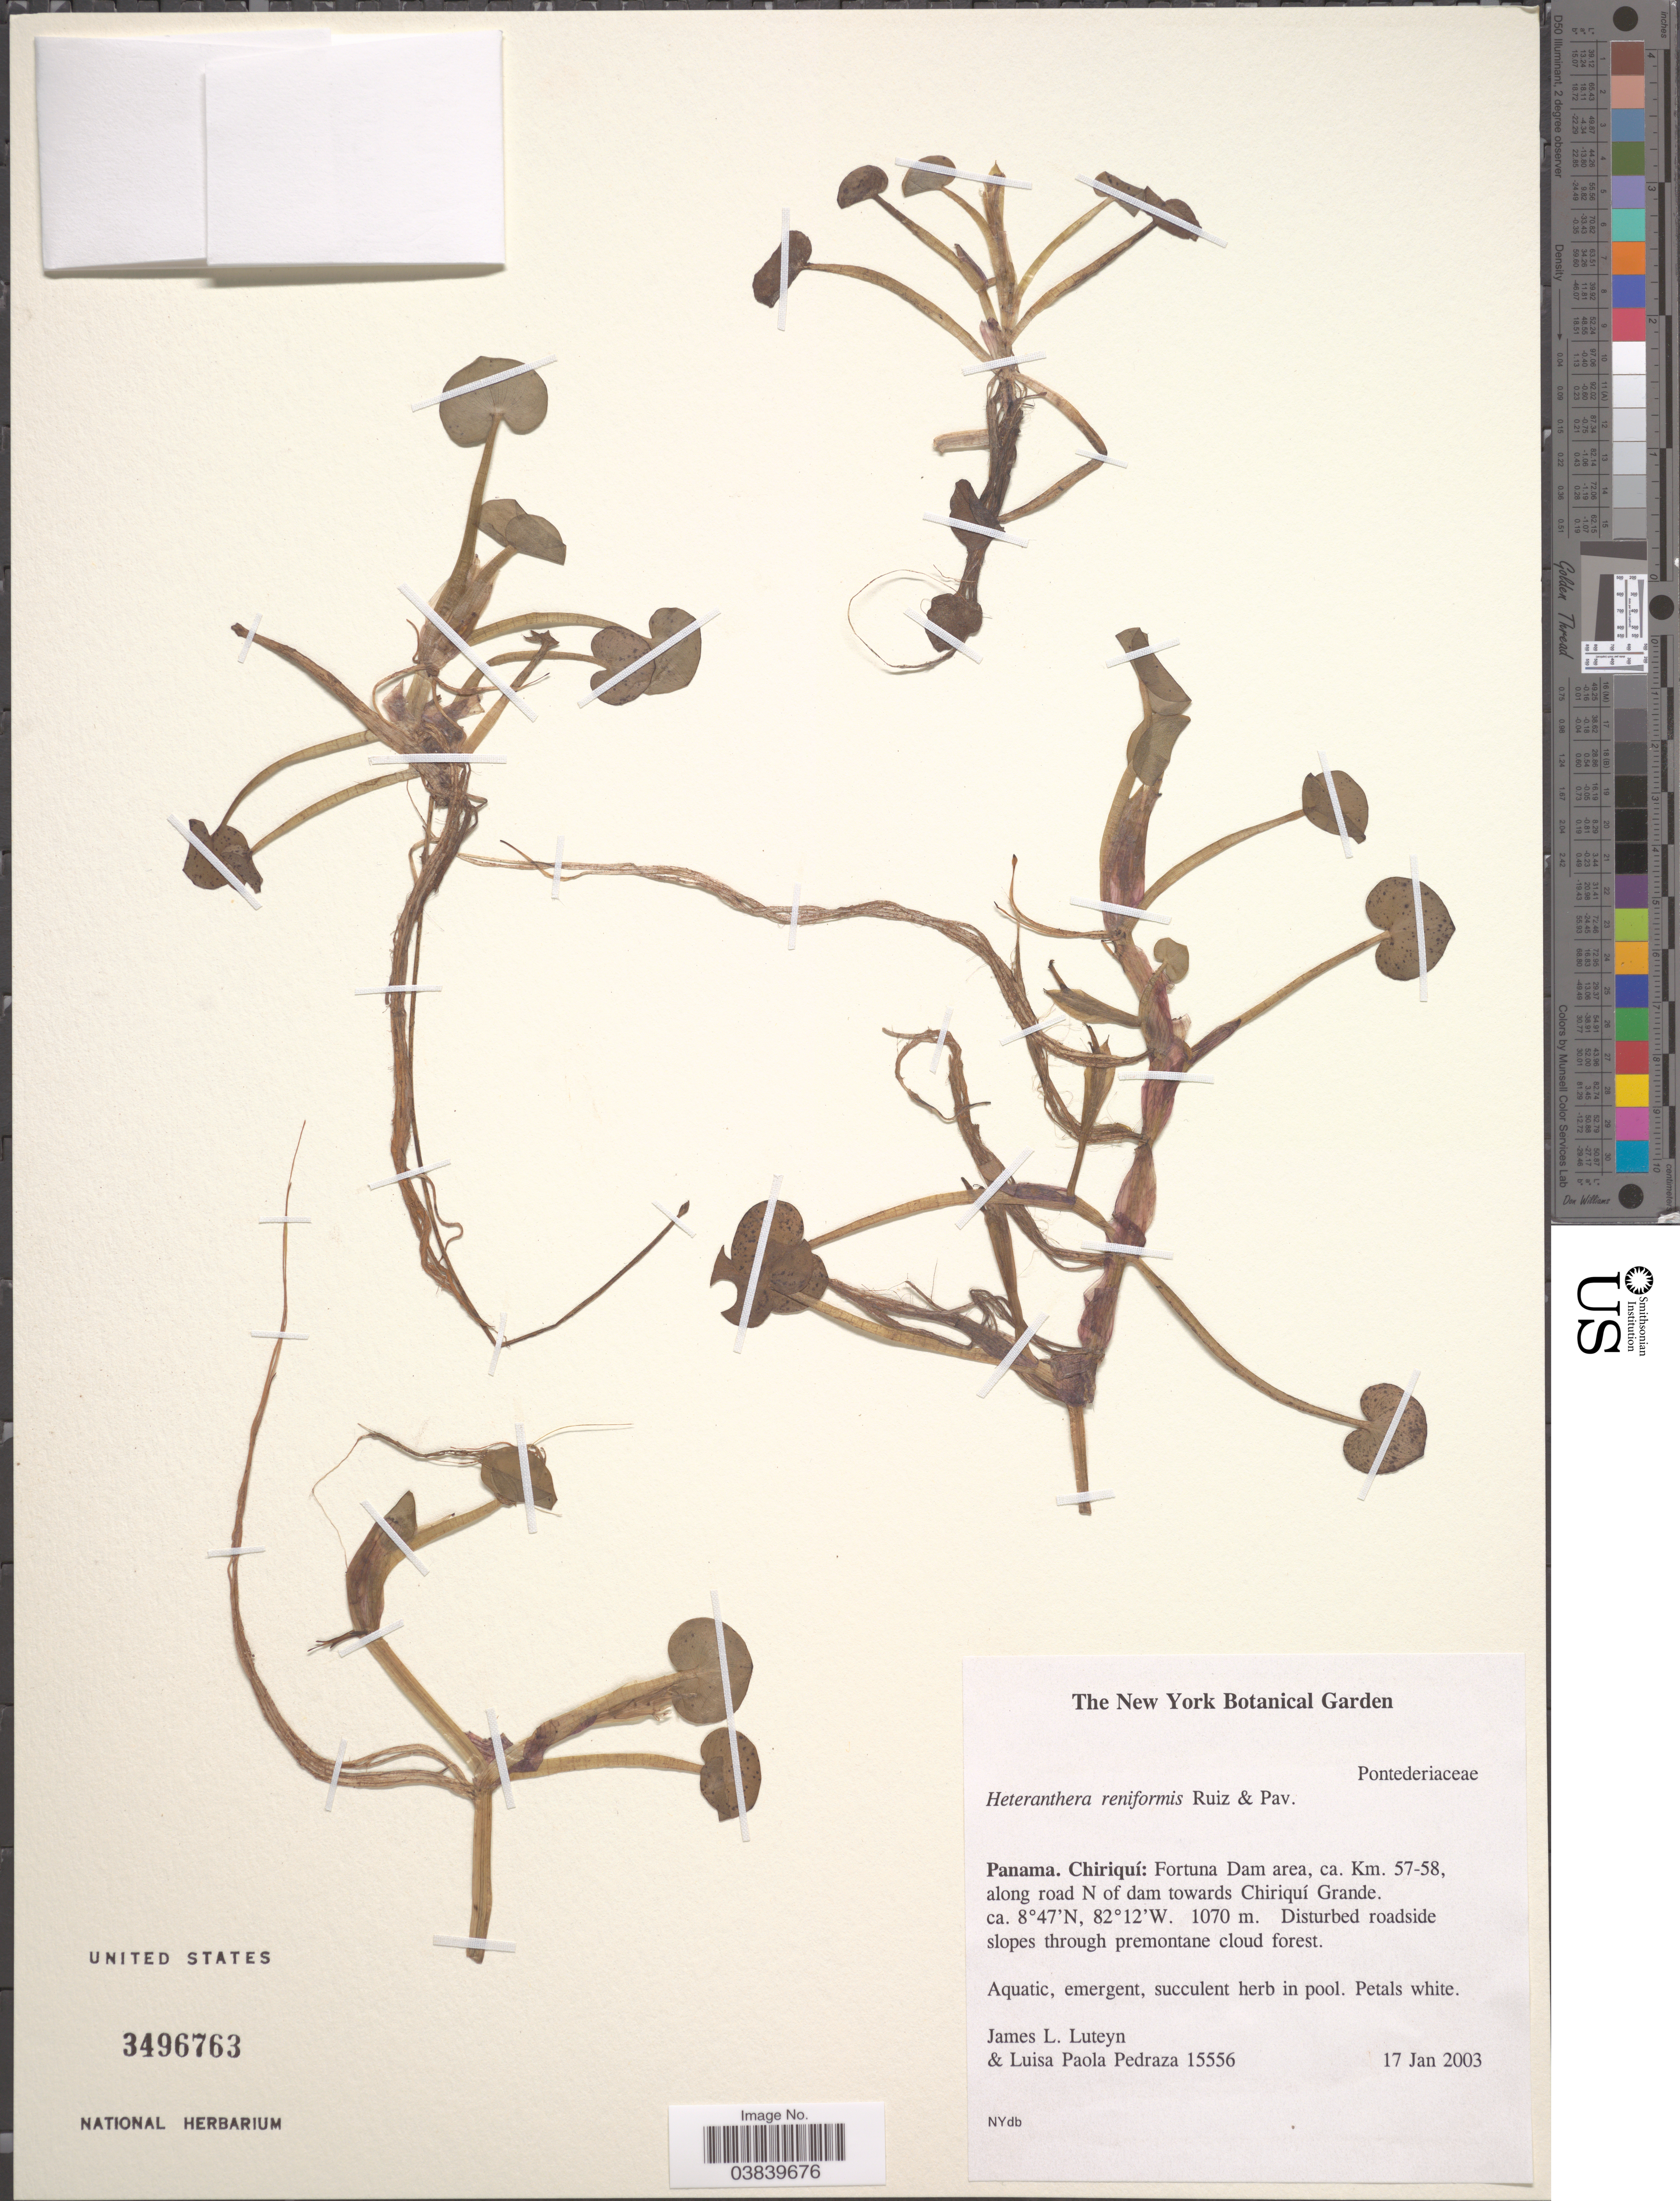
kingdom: Plantae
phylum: Tracheophyta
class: Liliopsida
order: Commelinales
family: Pontederiaceae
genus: Heteranthera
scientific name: Heteranthera reniformis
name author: Ruiz & Pav.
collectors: J. L. Luteyn & L. Paola Pedraza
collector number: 15556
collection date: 2003-01-17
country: Panama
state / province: Chiriqui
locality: Fortuna Dam area, ca. Km. 57-58, along road N of dam towards Chiriquí Grande. Roadside slopes.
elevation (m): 1070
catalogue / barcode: US 3496763